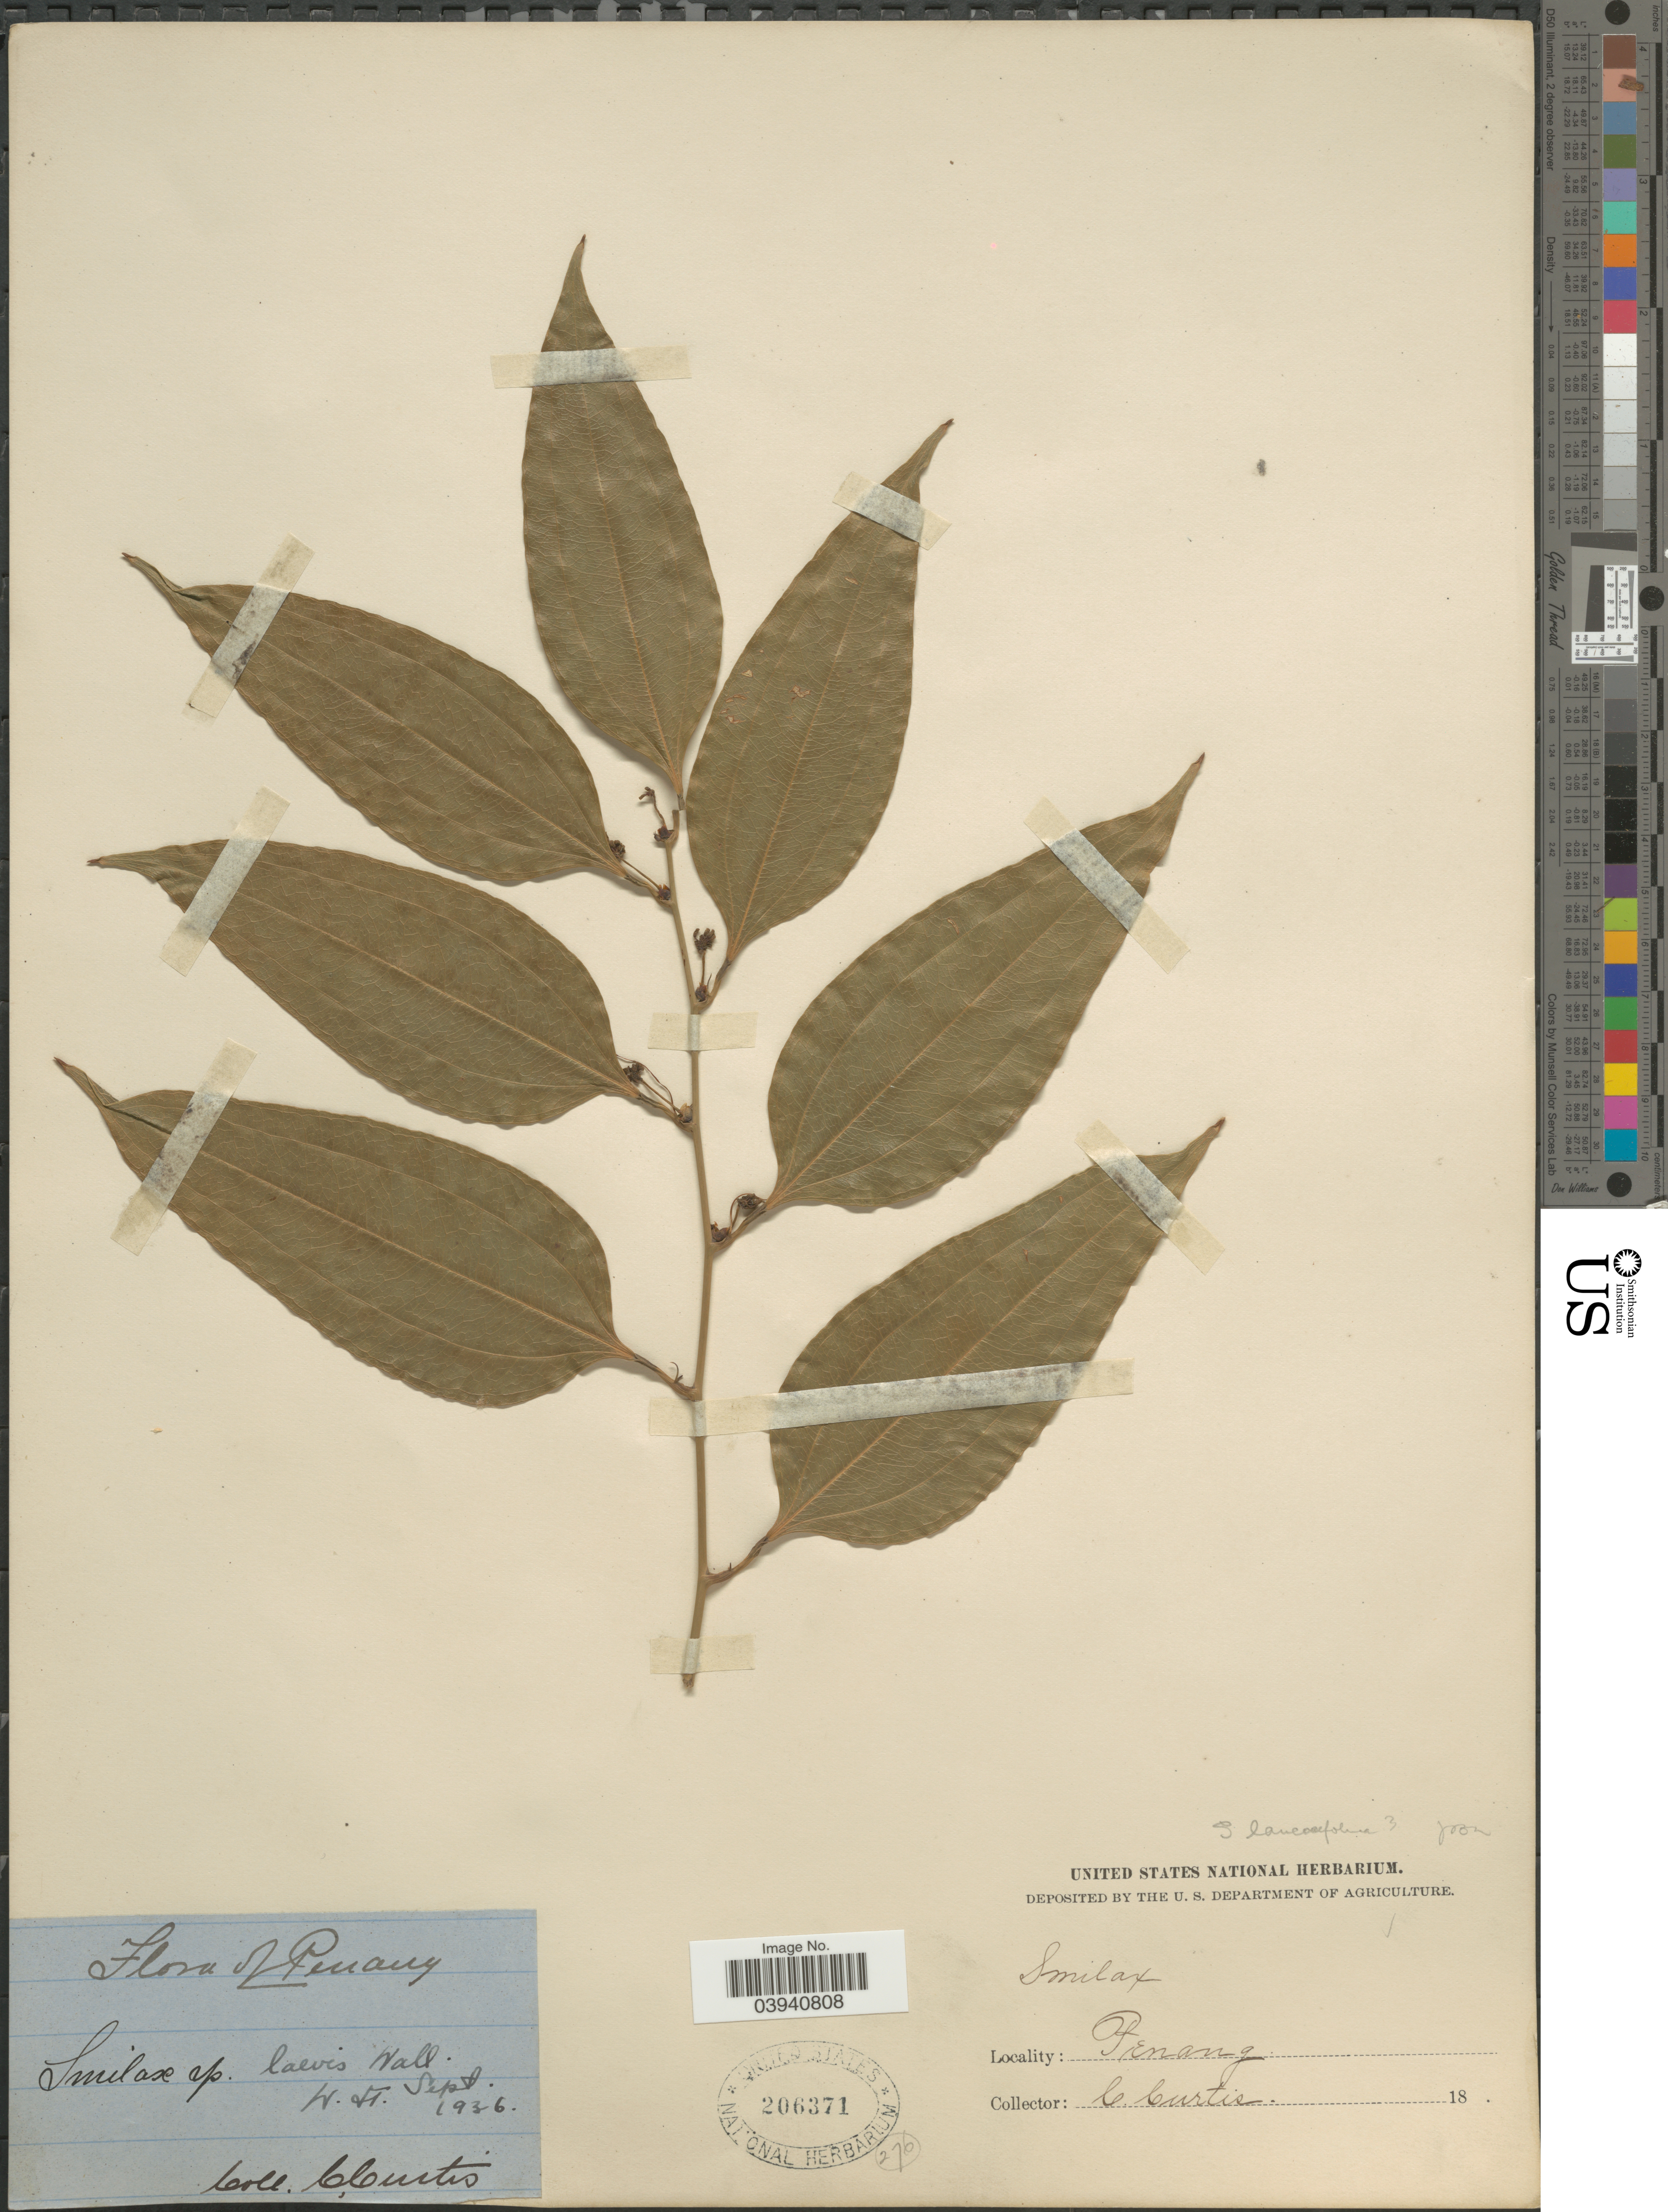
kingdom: Plantae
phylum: Tracheophyta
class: Liliopsida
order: Liliales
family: Smilacaceae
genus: Smilax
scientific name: Smilax lanceifolia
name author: Roxb.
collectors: C. Curtis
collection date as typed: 18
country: Malaysia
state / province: Pinang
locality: Penang.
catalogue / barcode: US 206371